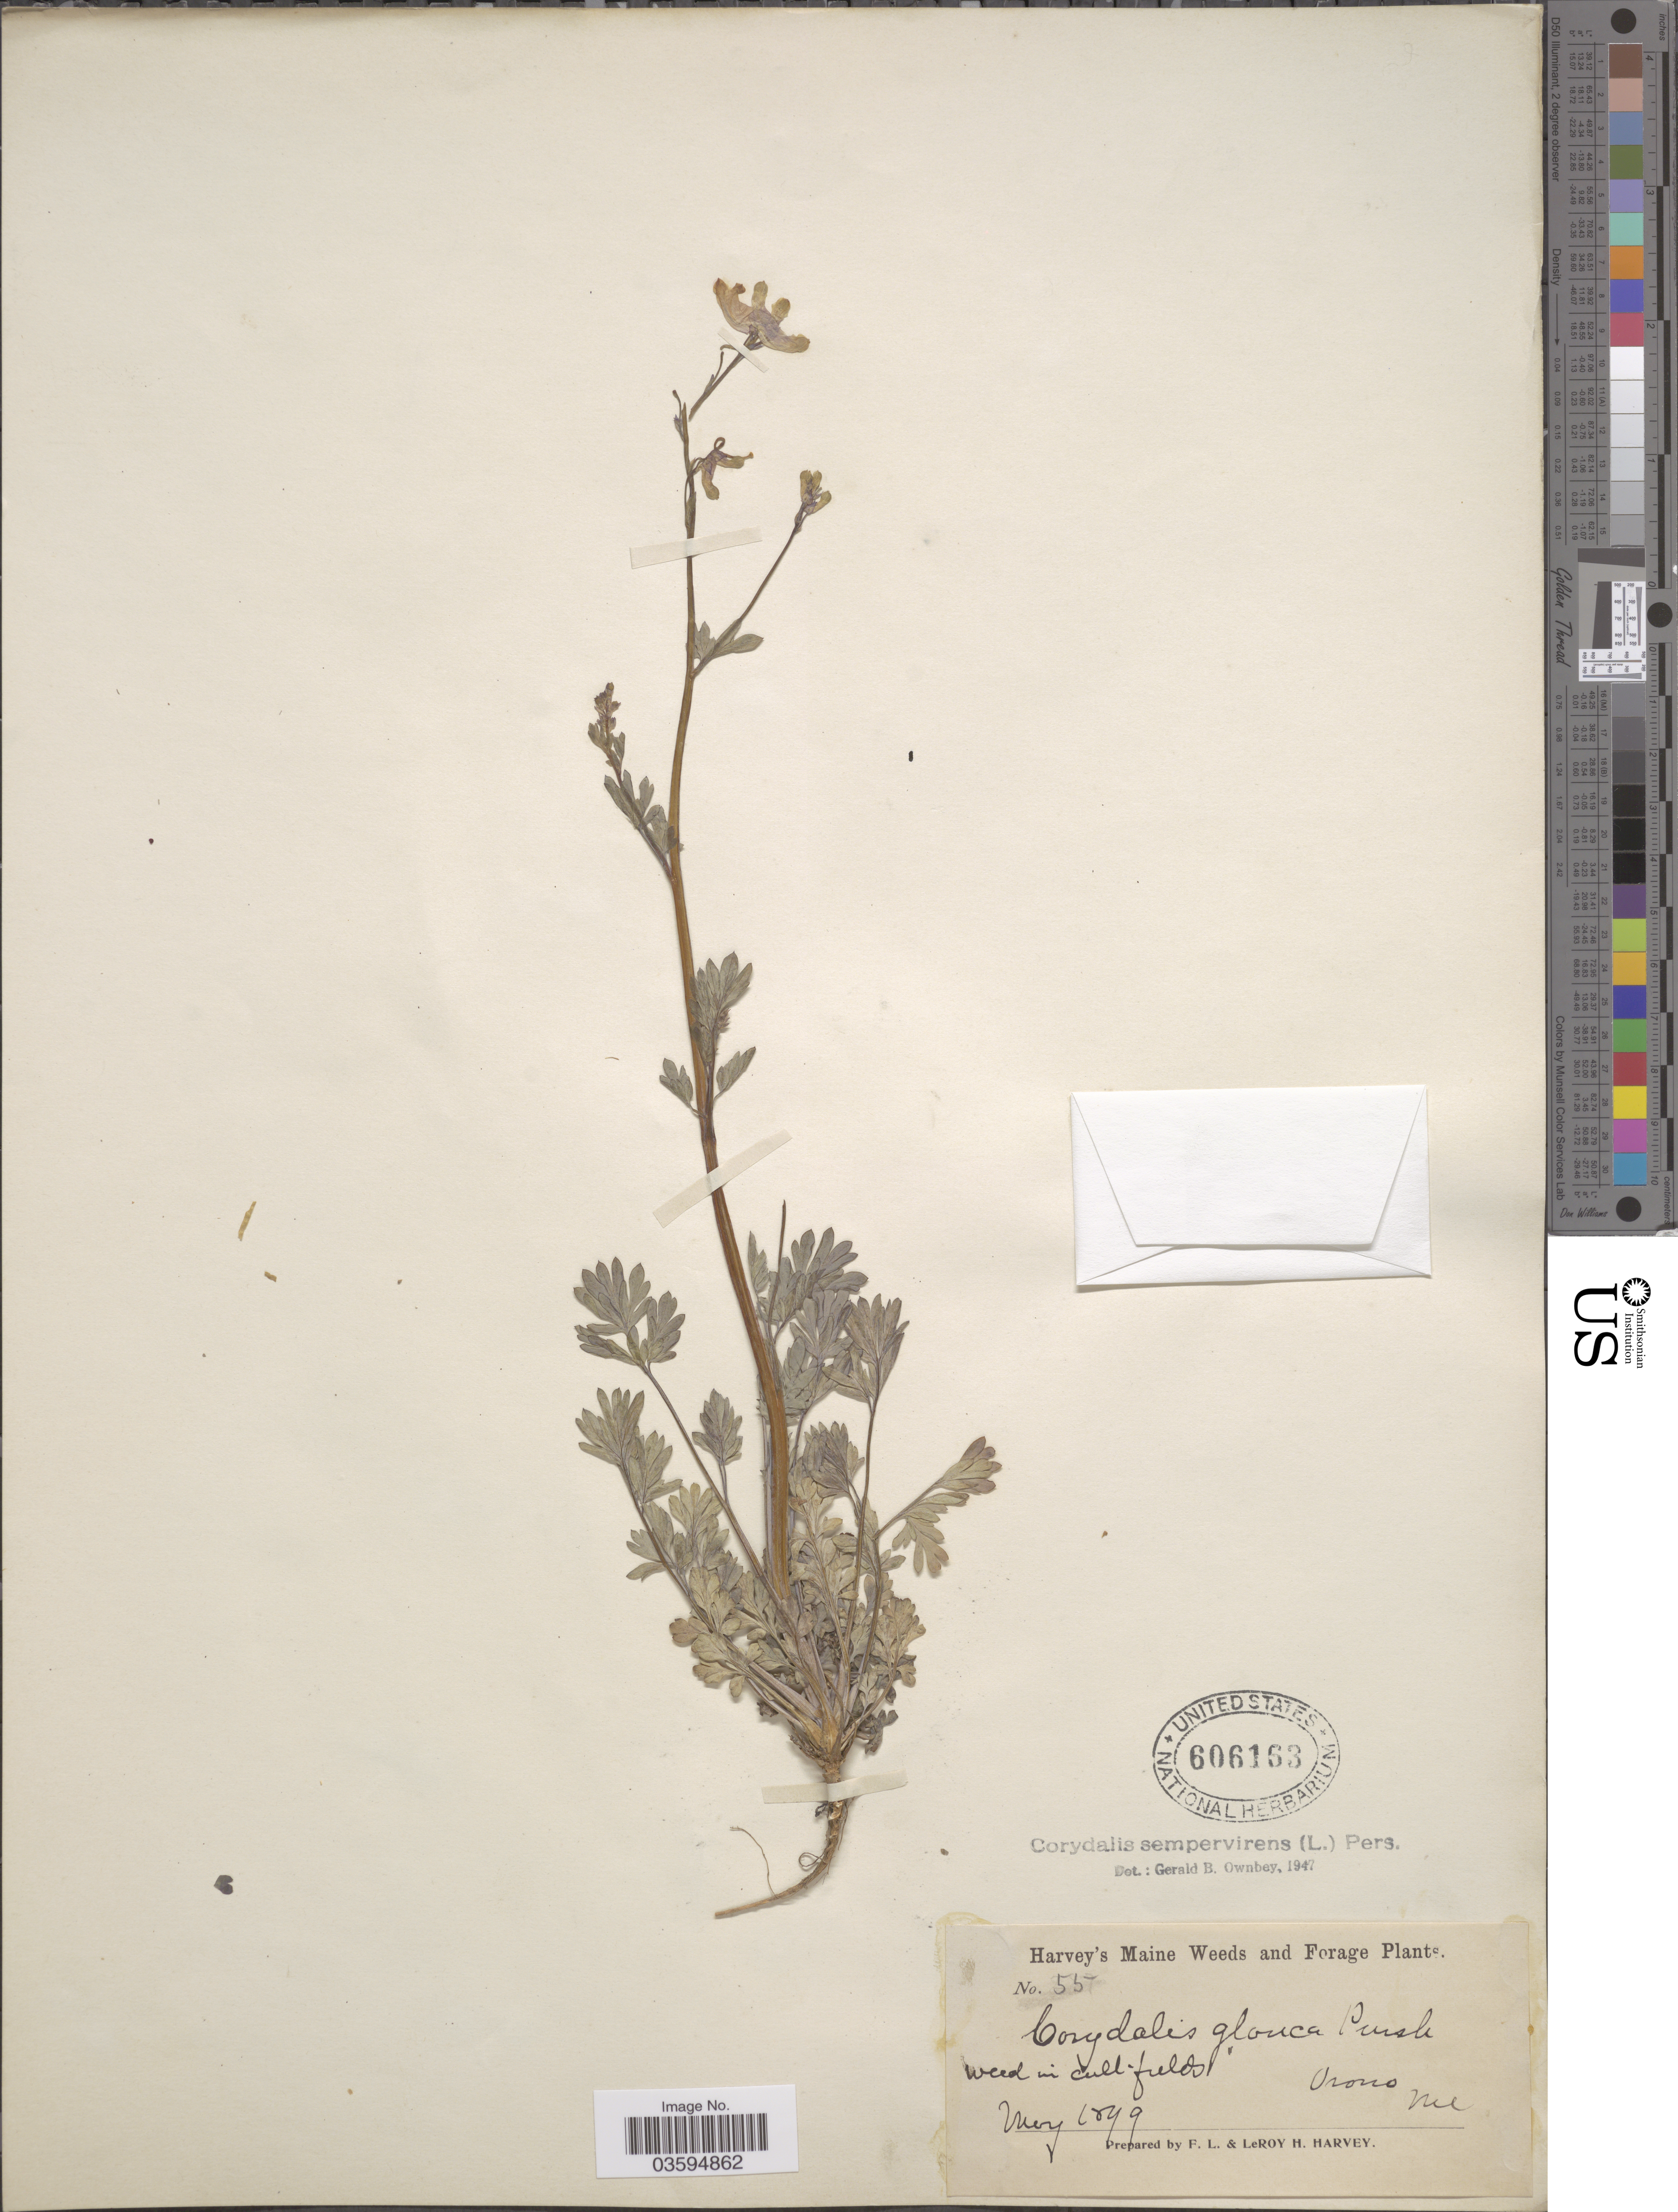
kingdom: Plantae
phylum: Tracheophyta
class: Magnoliopsida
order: Ranunculales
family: Papaveraceae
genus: Capnoides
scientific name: Capnoides sempervirens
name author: (L.) Borkh.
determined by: Strong, M. T., (US), Smithsonian Institution - National Museum of Natural History (UNITED STATES)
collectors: F. L. Harvey & L. H. Harvey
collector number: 55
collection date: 1899-05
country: United States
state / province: Maine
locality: Orono.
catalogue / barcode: US 606163